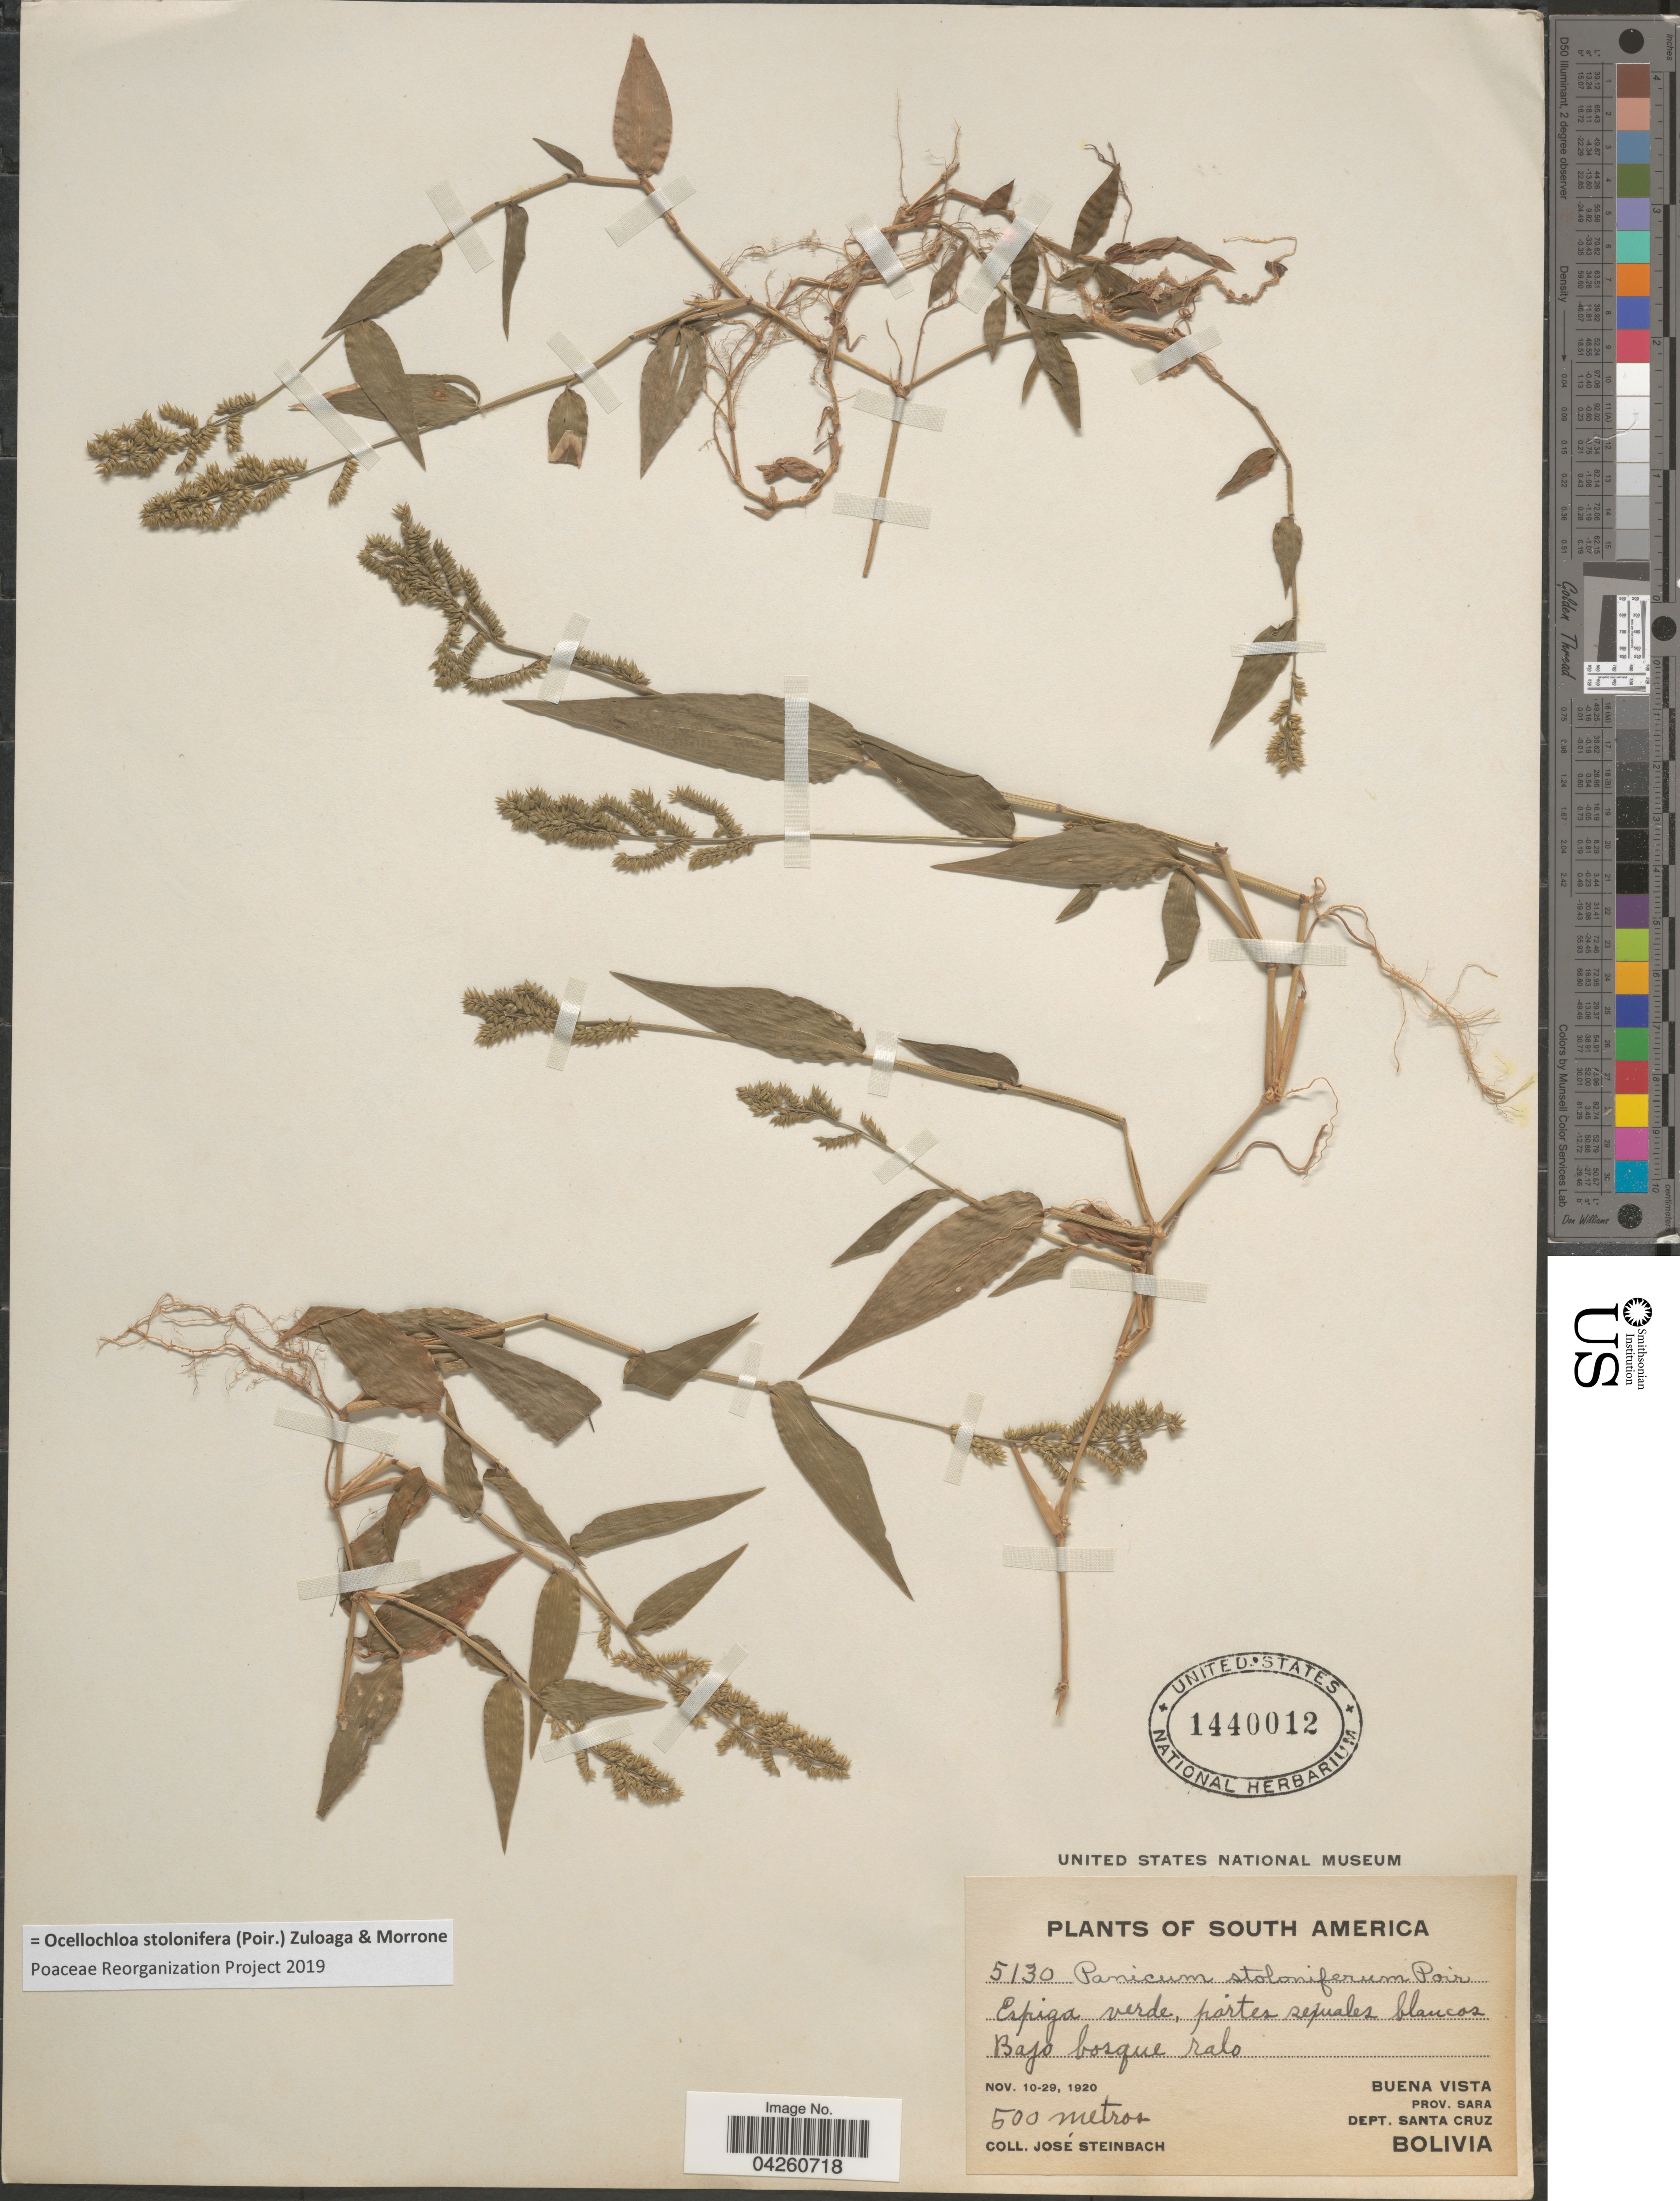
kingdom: Plantae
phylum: Tracheophyta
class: Liliopsida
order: Poales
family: Poaceae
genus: Ocellochloa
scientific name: Ocellochloa stolonifera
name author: (Poir.) Zuloaga & Morrone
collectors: J. Steinbach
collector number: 5130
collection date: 1920-11-10/1920-11-29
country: Bolivia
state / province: Santa Cruz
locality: Bajo bosque ralo. Buena Vista. Prov. Sara. Dept. Santa Cruz.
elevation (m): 500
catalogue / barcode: US 1440012